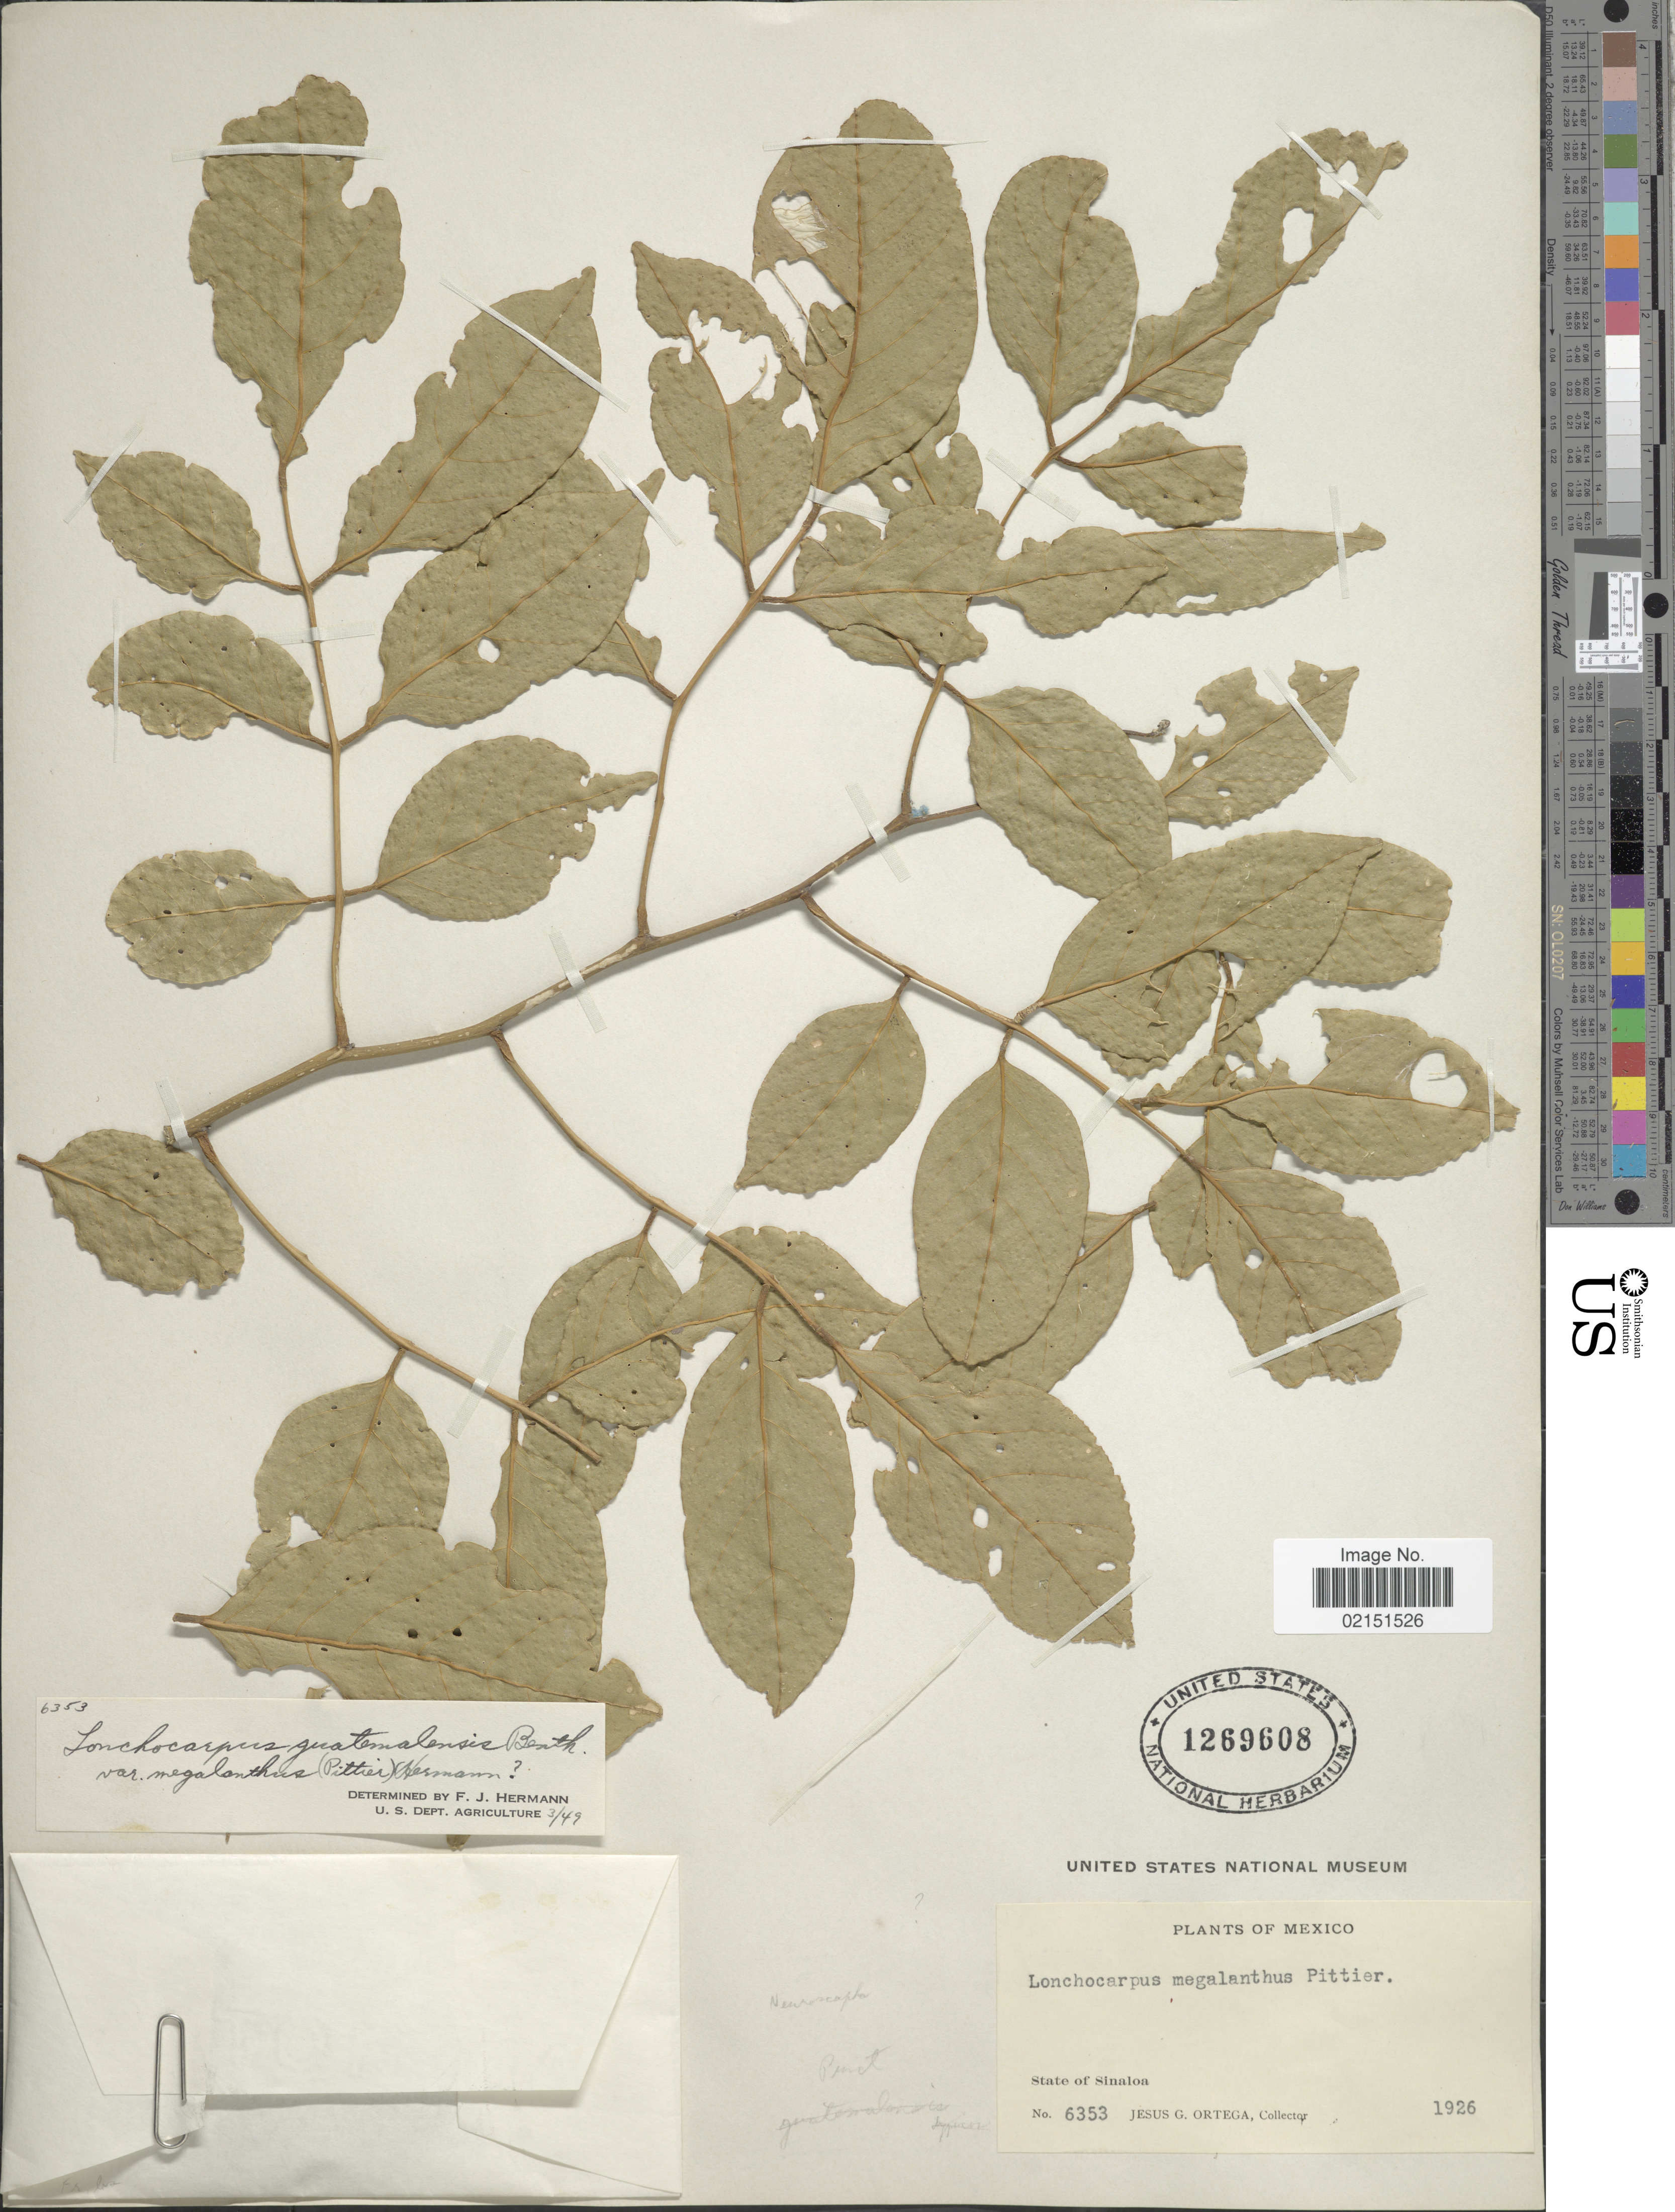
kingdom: Plantae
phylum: Tracheophyta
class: Magnoliopsida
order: Fabales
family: Fabaceae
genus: Lonchocarpus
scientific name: Lonchocarpus guatemalensis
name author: Benth.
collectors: J. Ortega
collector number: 6353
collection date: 1926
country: Mexico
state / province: Sinaloa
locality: State of Sinaloa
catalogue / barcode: US 1269608